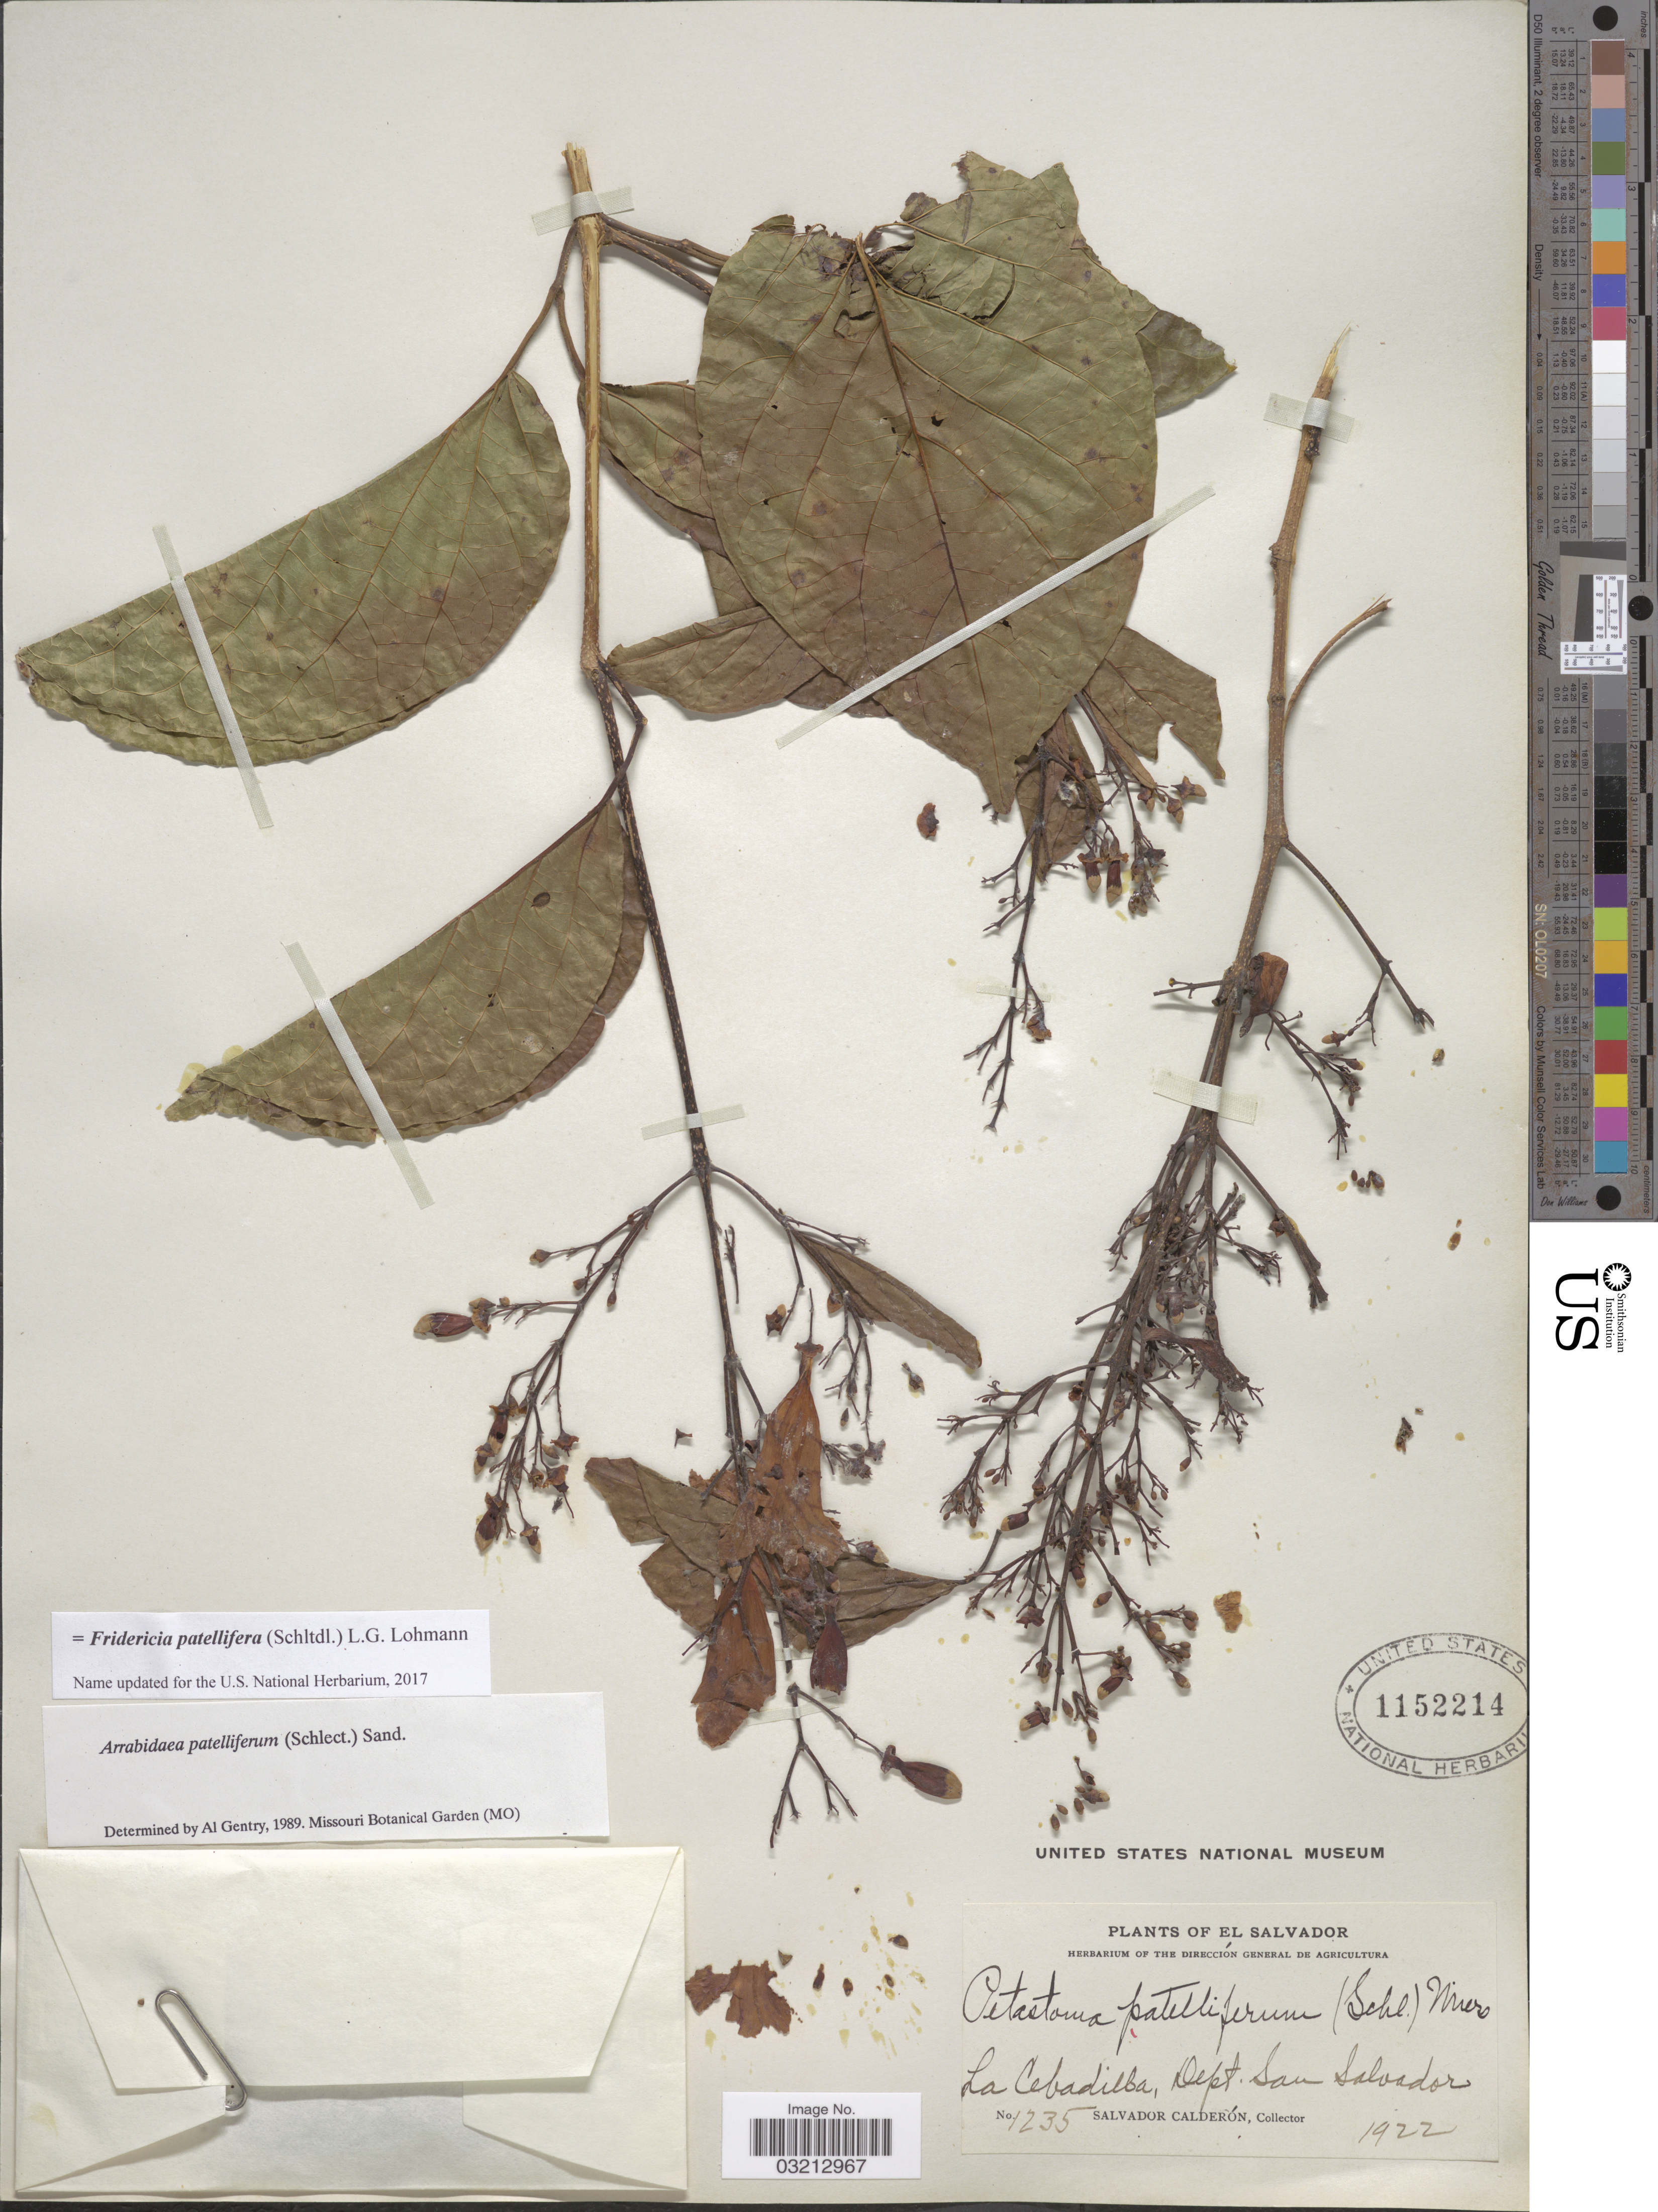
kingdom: Plantae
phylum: Tracheophyta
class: Magnoliopsida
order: Lamiales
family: Bignoniaceae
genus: Fridericia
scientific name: Fridericia patellifera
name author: (Schltdl.) L.G. Lohmann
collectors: S. Calderón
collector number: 1235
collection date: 1922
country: El Salvador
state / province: San Salvador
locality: La Cebadilla, Dept. San Salvador.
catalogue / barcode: US 1152214